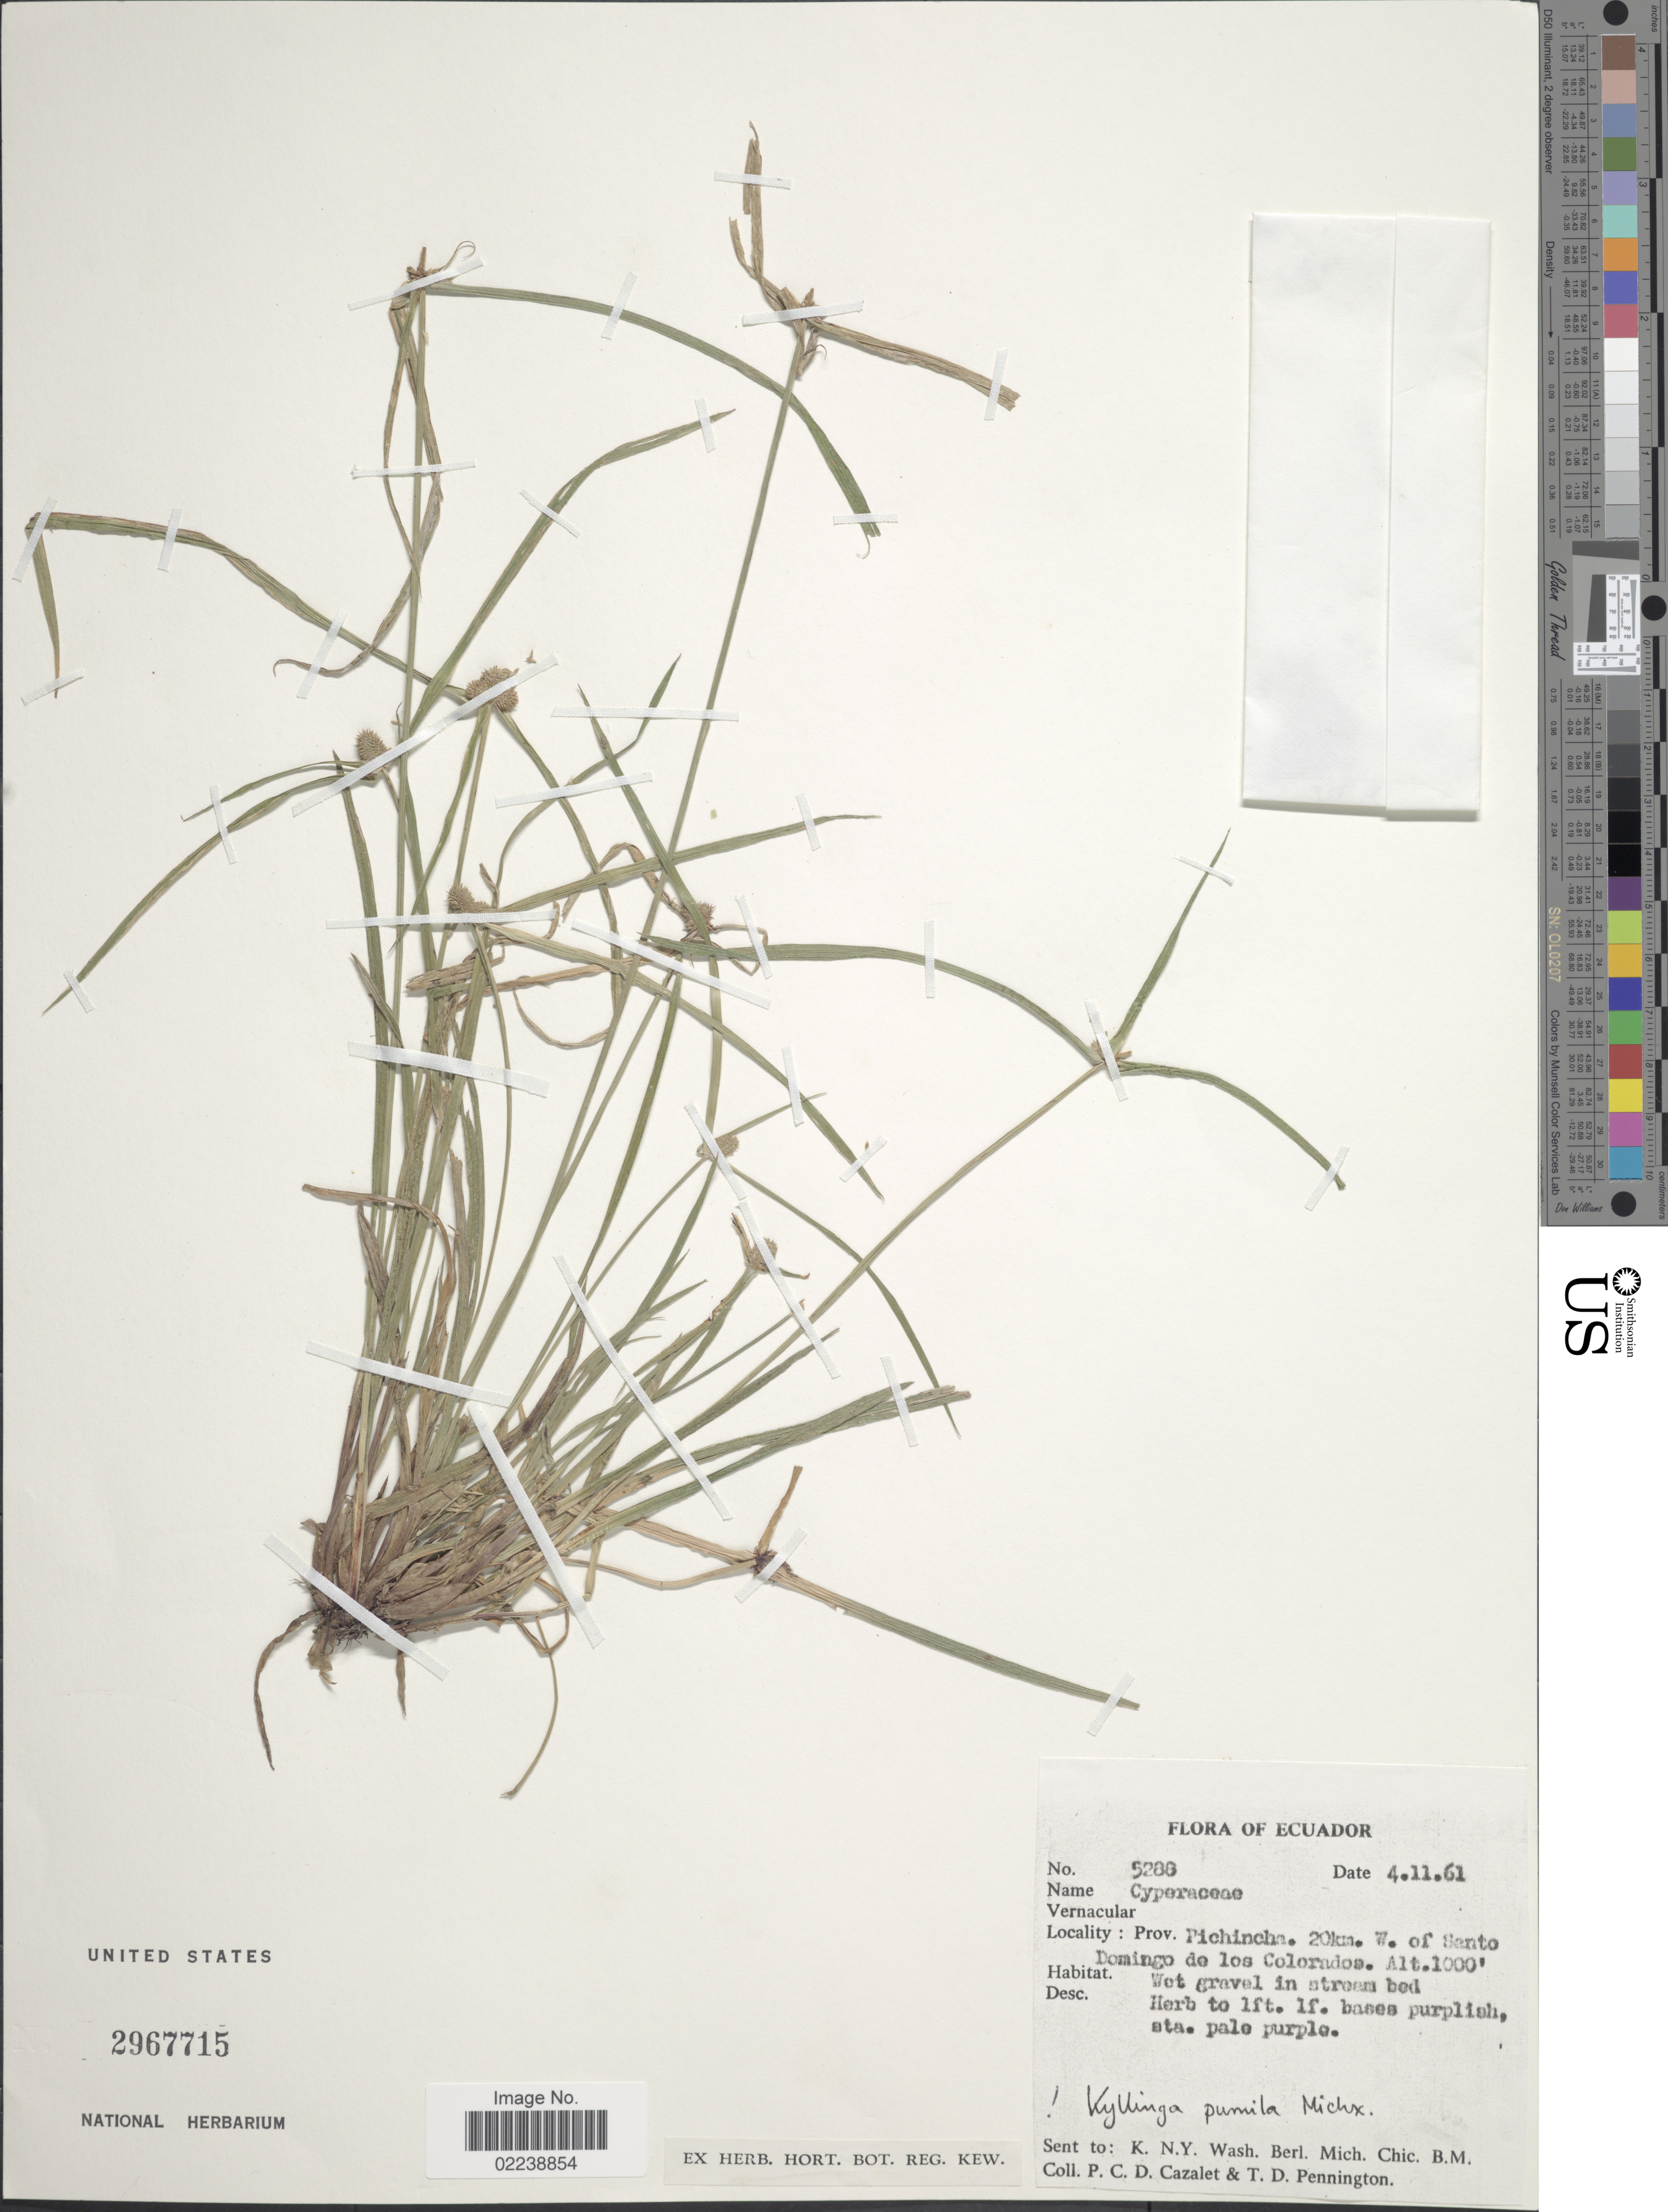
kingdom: Plantae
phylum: Tracheophyta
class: Liliopsida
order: Poales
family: Cyperaceae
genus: Cyperus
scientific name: Cyperus hortensis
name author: (Salzm. ex Steud.) Dorr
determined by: Strong, Mark T., (BOT), Smithsonian Institution - National Museum of Natural History (UNITED STATES)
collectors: P. C. D. Cazalet & T. D. Pennington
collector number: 5288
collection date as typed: Transcribed d/m/y: 4/11/61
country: Ecuador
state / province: Pichincha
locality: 20 km W. of Santo Domingo de los Colorados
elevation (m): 305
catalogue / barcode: US 2967715